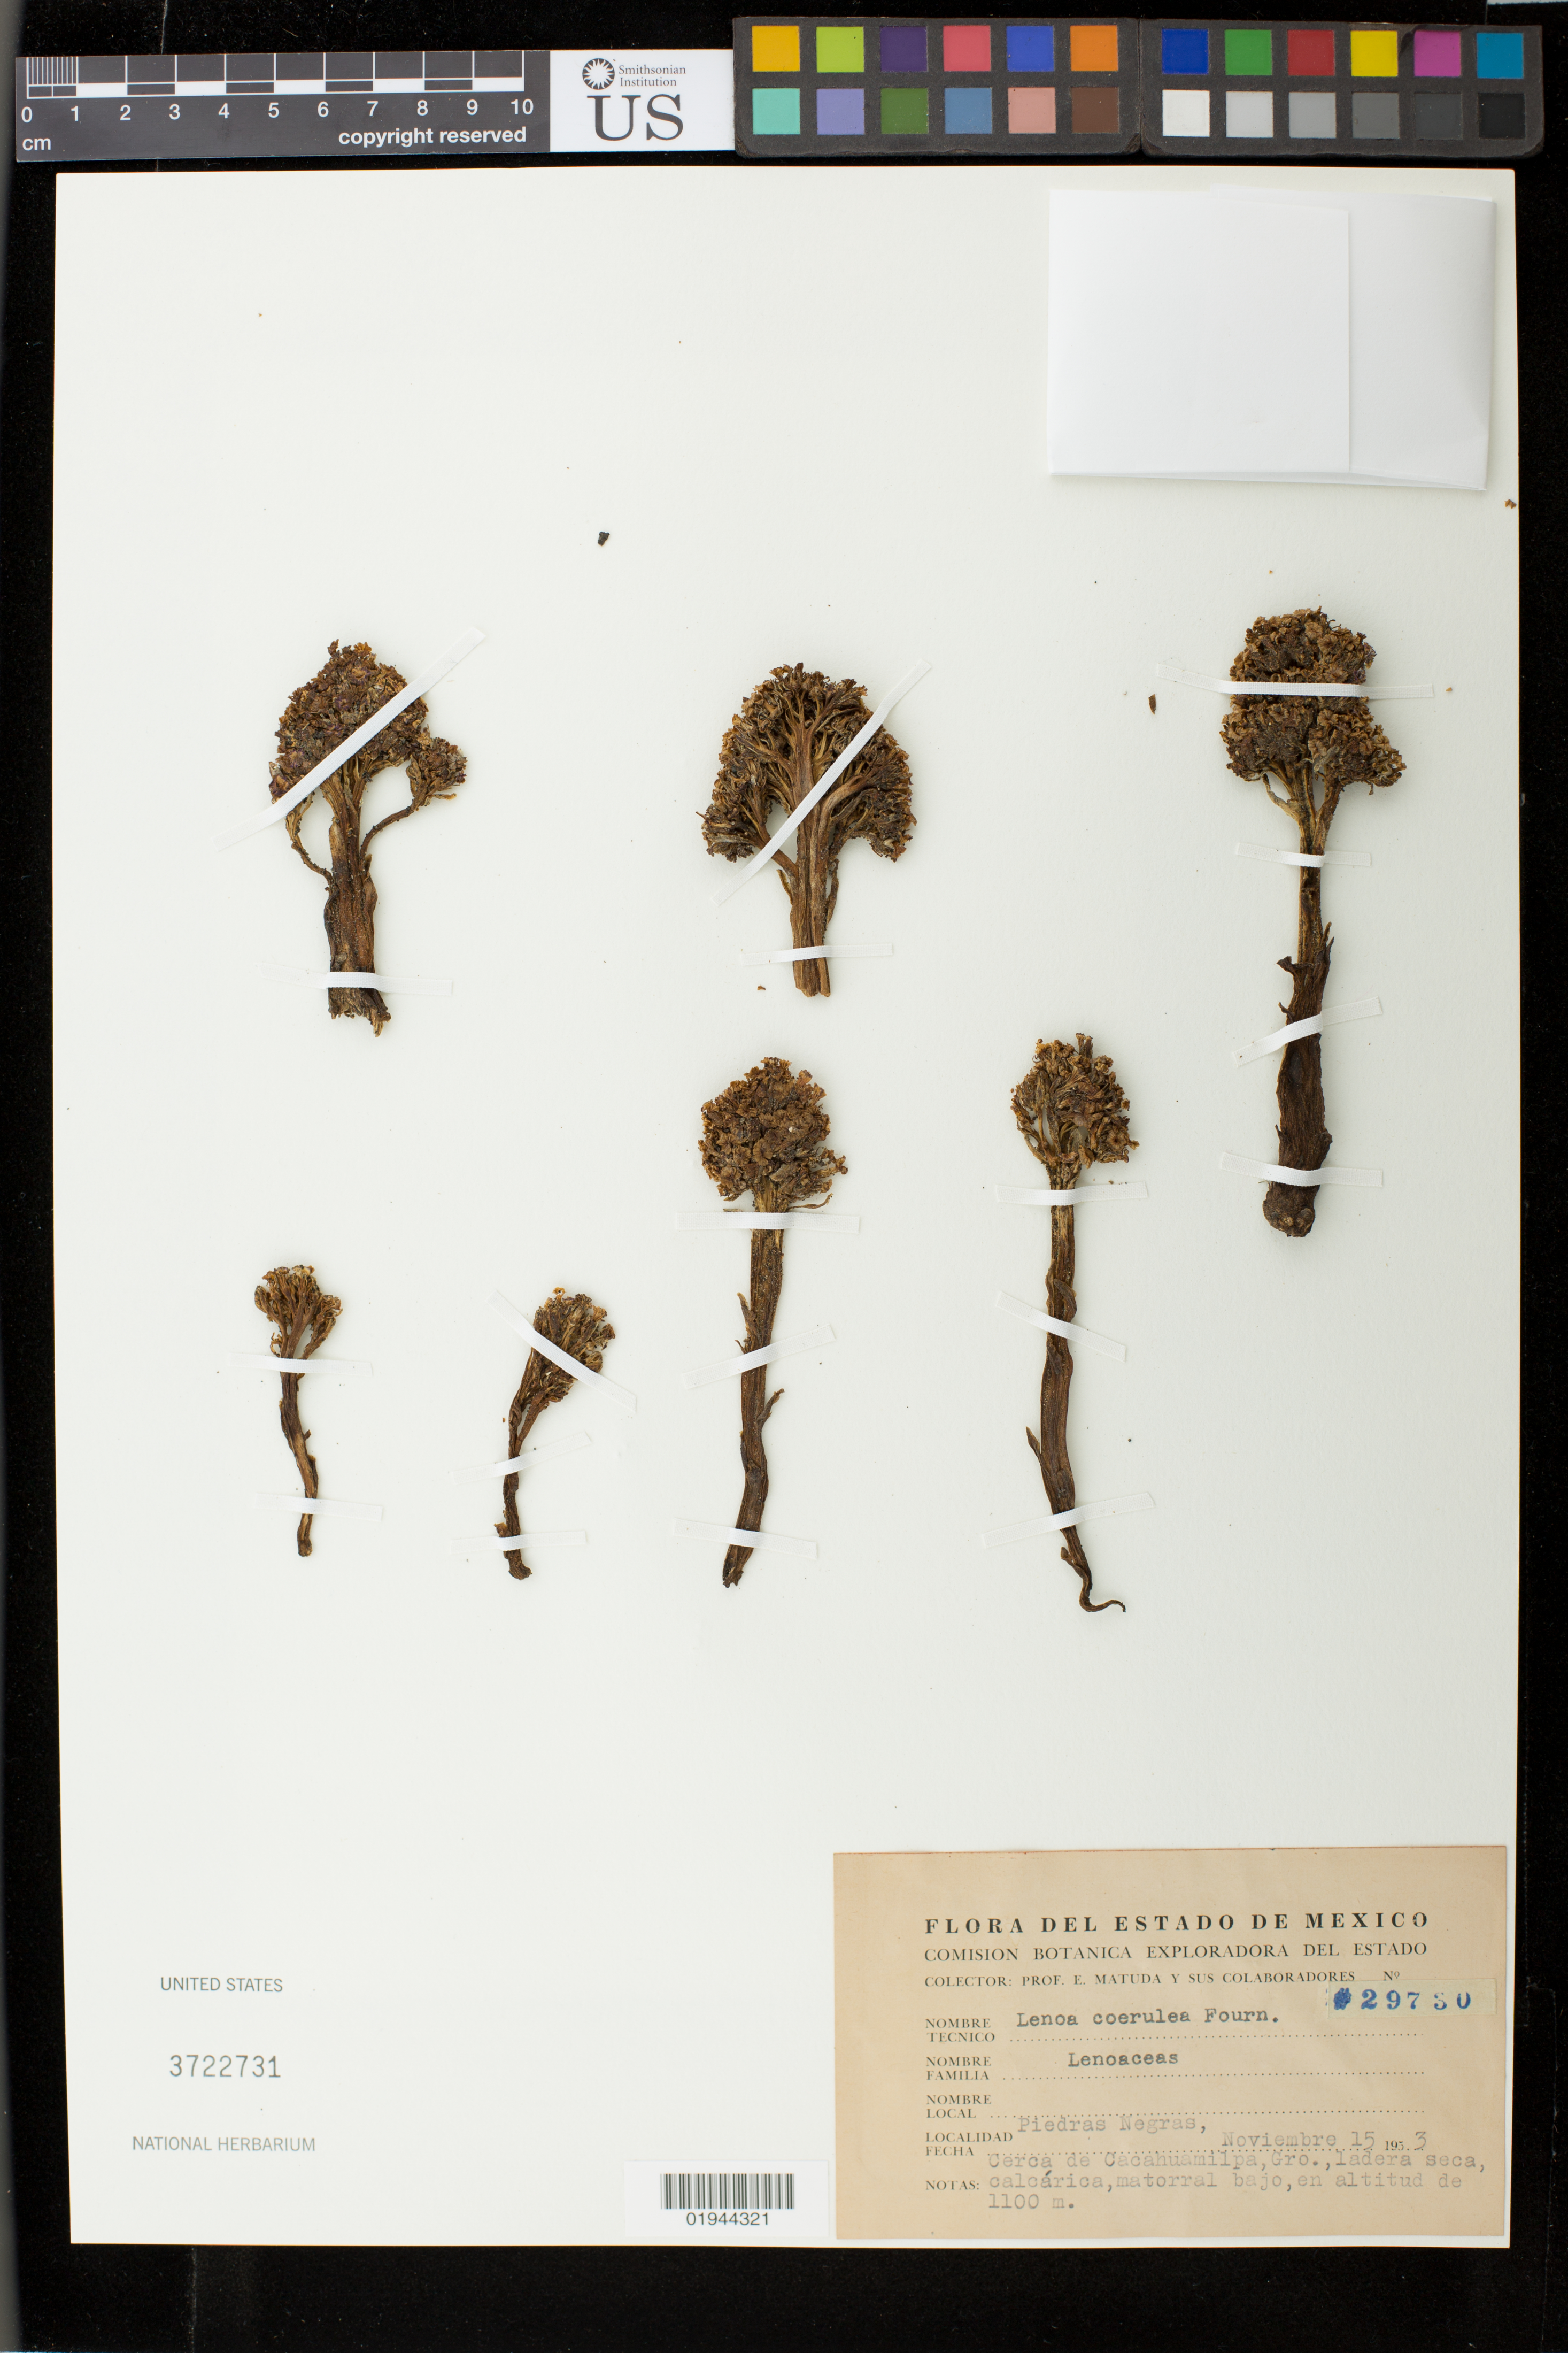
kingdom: Plantae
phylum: Tracheophyta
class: Magnoliopsida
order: Boraginales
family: Lennoaceae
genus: Lennoa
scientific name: Lennoa caerulea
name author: (Kunth) E. Fourn.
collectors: E. Matuda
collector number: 29730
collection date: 1953-11-15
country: Mexico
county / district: Piedras Negras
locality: Cerca de Cacahuamilpa, Gro.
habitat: Ladera seca, calcarica, matorral bajo.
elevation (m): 1100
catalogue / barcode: US 3722731